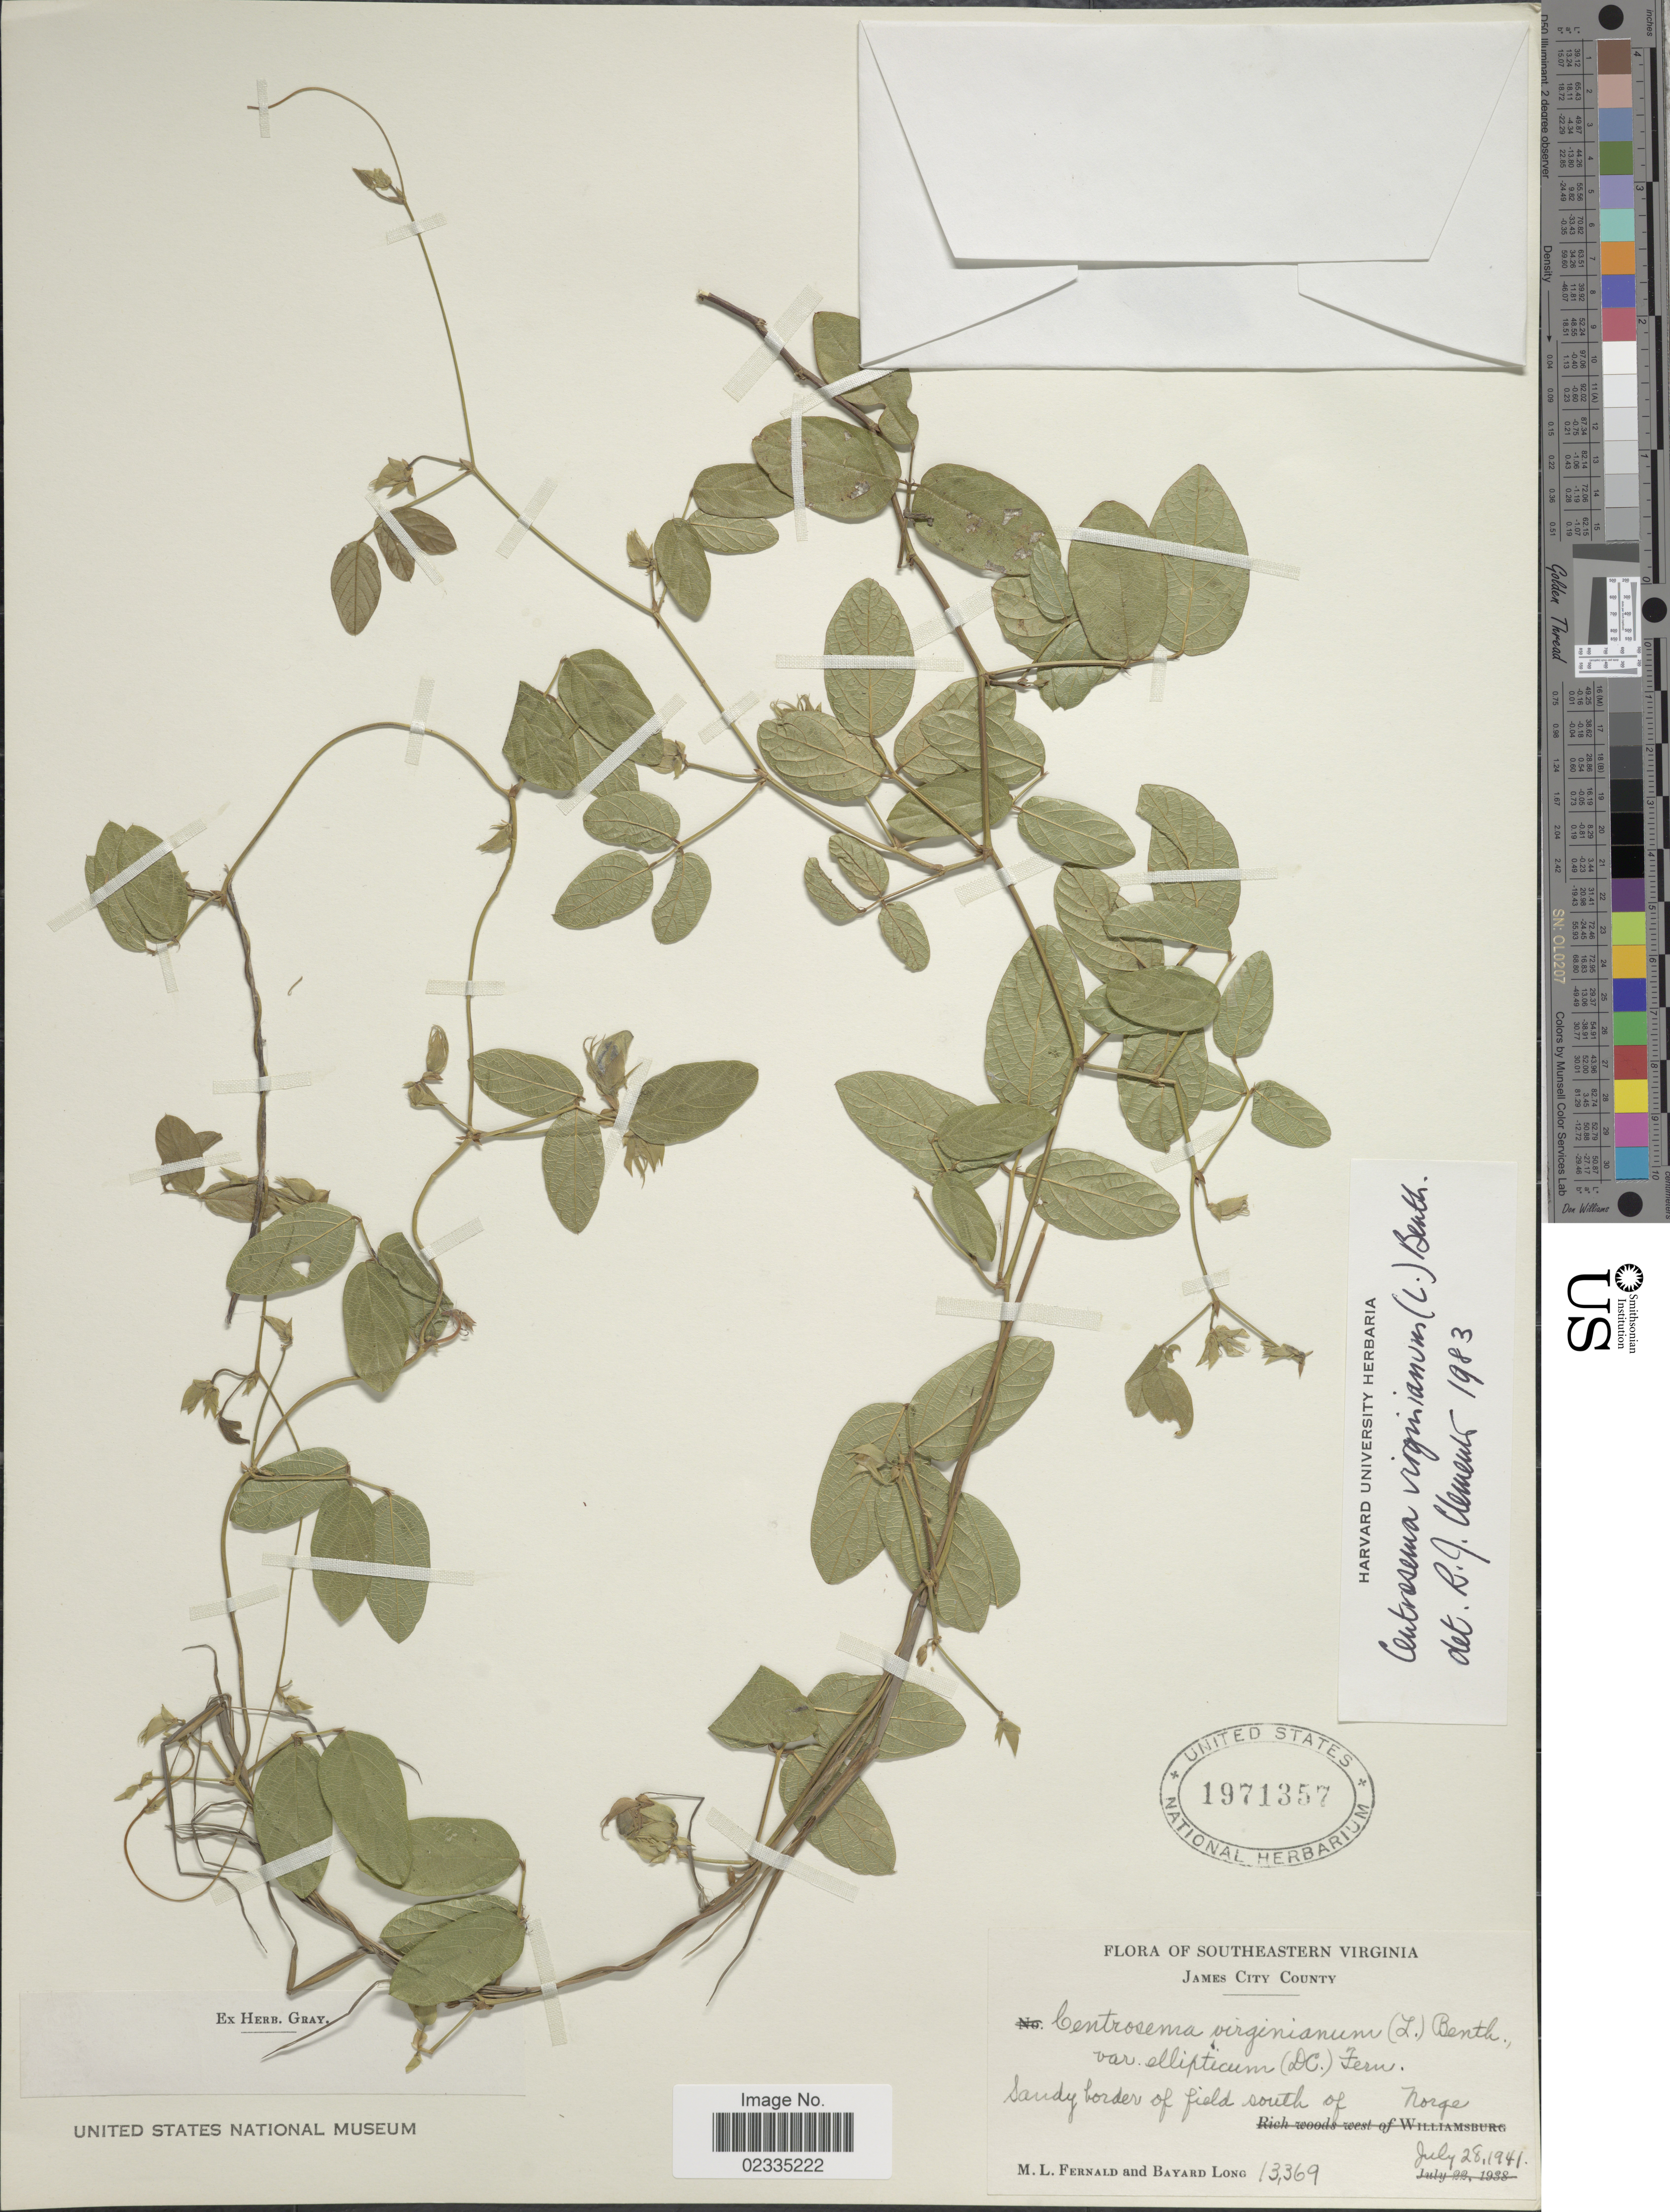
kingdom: Plantae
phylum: Tracheophyta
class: Magnoliopsida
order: Fabales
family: Fabaceae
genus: Centrosema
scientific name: Centrosema virginianum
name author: (L.) Benth.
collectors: M. L. Fernald & B. Long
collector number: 13369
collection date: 1941-07-28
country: United States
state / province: Virginia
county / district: James City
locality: Southeastern Virginia, James City County, Sandy border of field south of Norge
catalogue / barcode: US 1971357